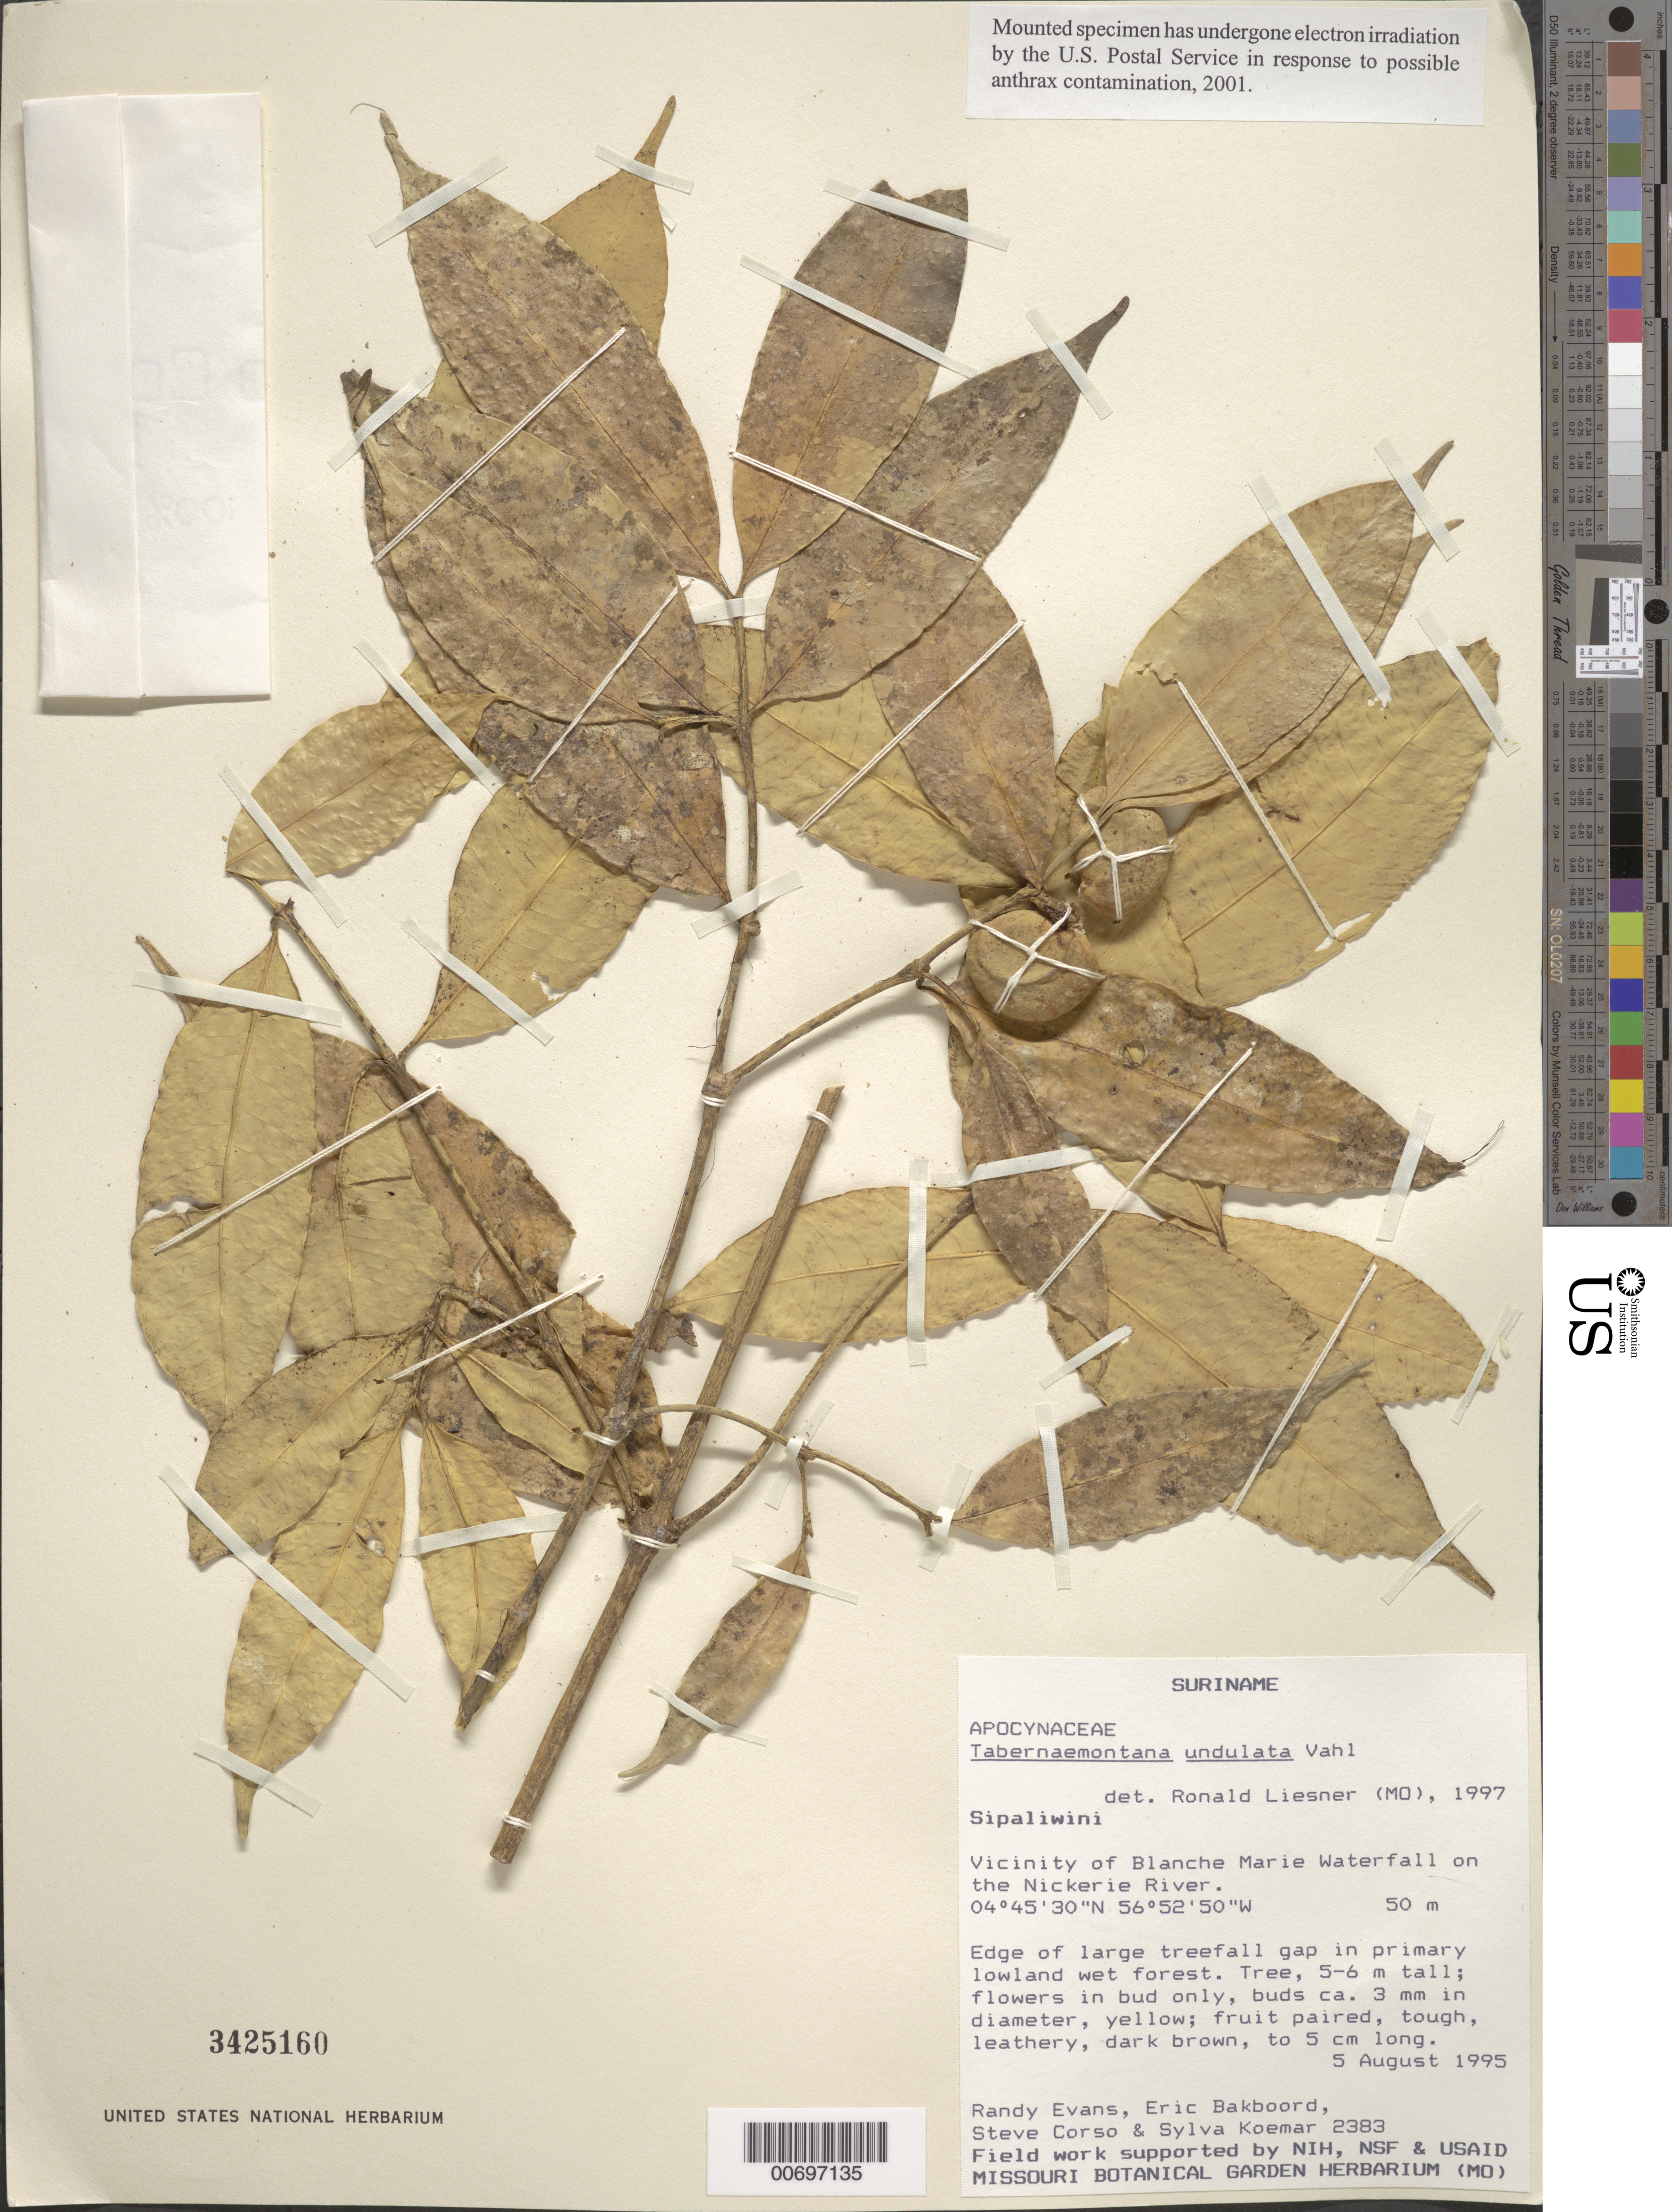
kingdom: Plantae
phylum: Tracheophyta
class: Magnoliopsida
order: Gentianales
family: Apocynaceae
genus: Tabernaemontana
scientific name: Tabernaemontana undulata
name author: Vahl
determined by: Liesner, R. L.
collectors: R. Evans, E. Bakboord, S. Corso & S. Koemar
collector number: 2383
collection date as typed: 5-Aug-95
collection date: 1995-08-05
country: Suriname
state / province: Sipaliwini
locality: Blanche Marie Waterfall, vic., on Nickerie R.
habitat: Edge of large treefall gap in primary lowland wet forest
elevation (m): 50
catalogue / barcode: US 3425160